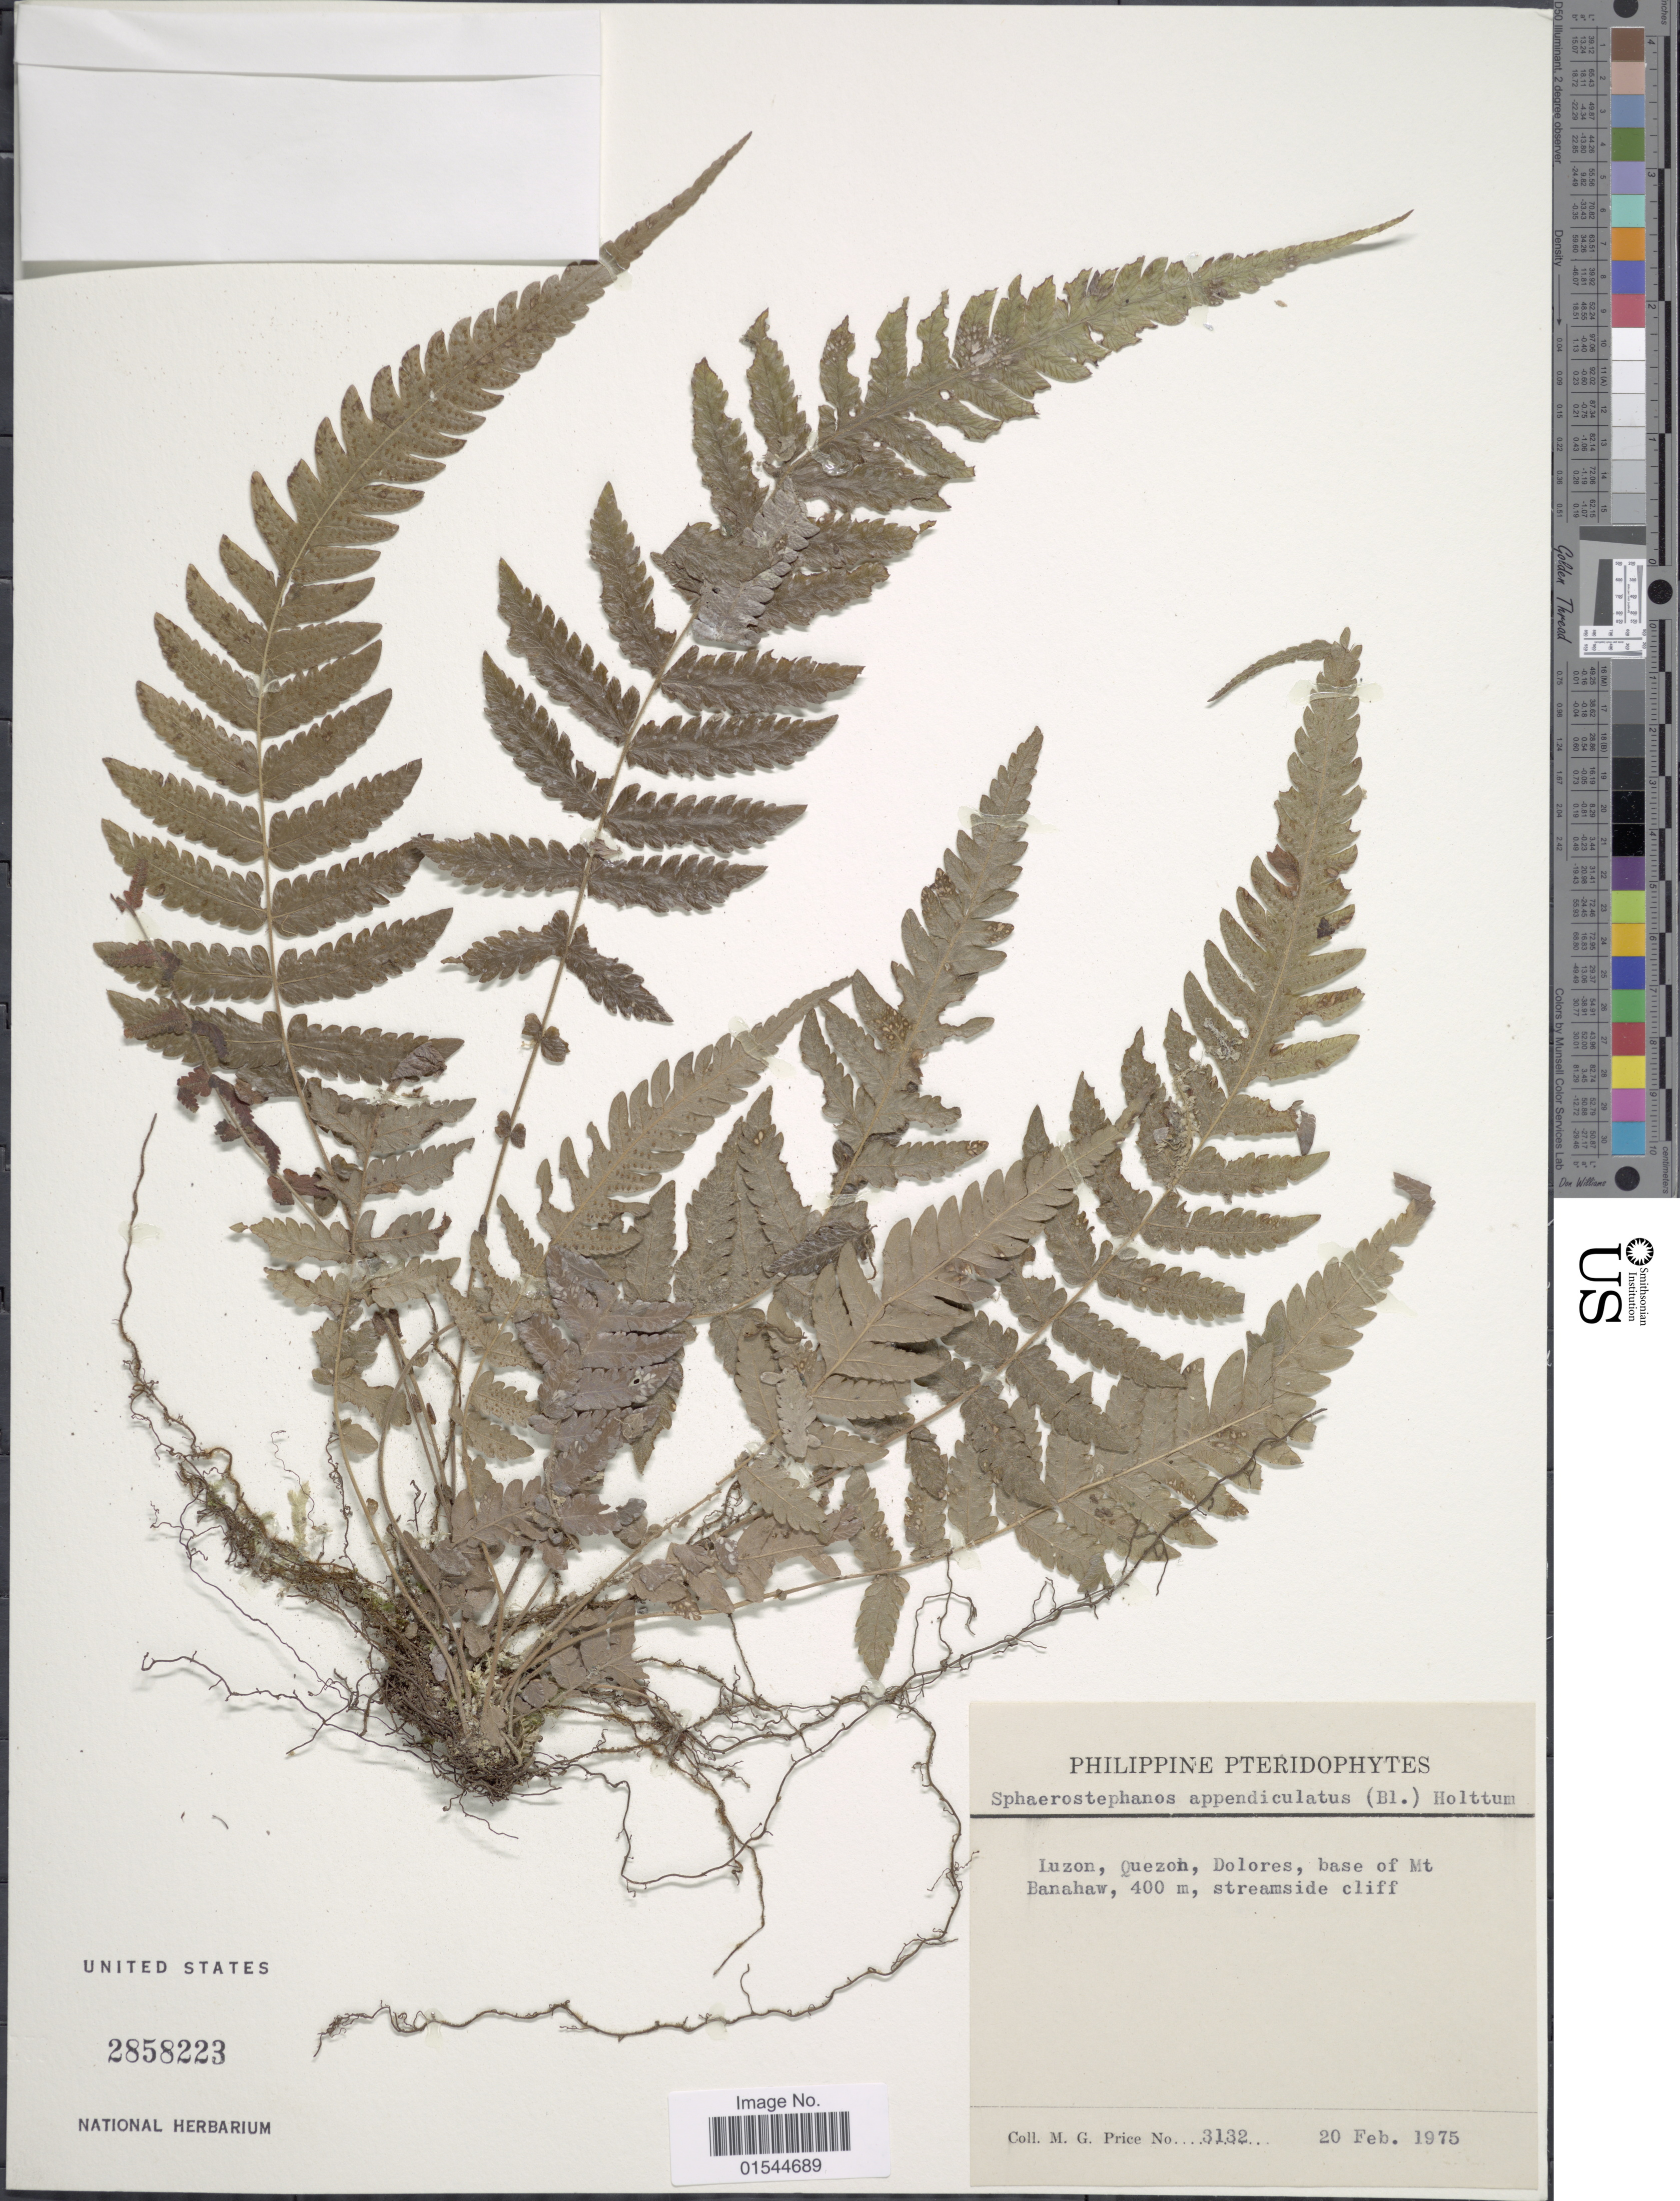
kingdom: Plantae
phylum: Tracheophyta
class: Polypodiopsida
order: Polypodiales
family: Thelypteridaceae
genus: Sphaerostephanos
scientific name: Sphaerostephanos appendiculatus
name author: (Blume) Holttum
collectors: M. G. Price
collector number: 3132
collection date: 1975-02-20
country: Philippines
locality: Luzon, Quezon, Dolores, base of Mt. Banahaw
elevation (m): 400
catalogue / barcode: US 2858223